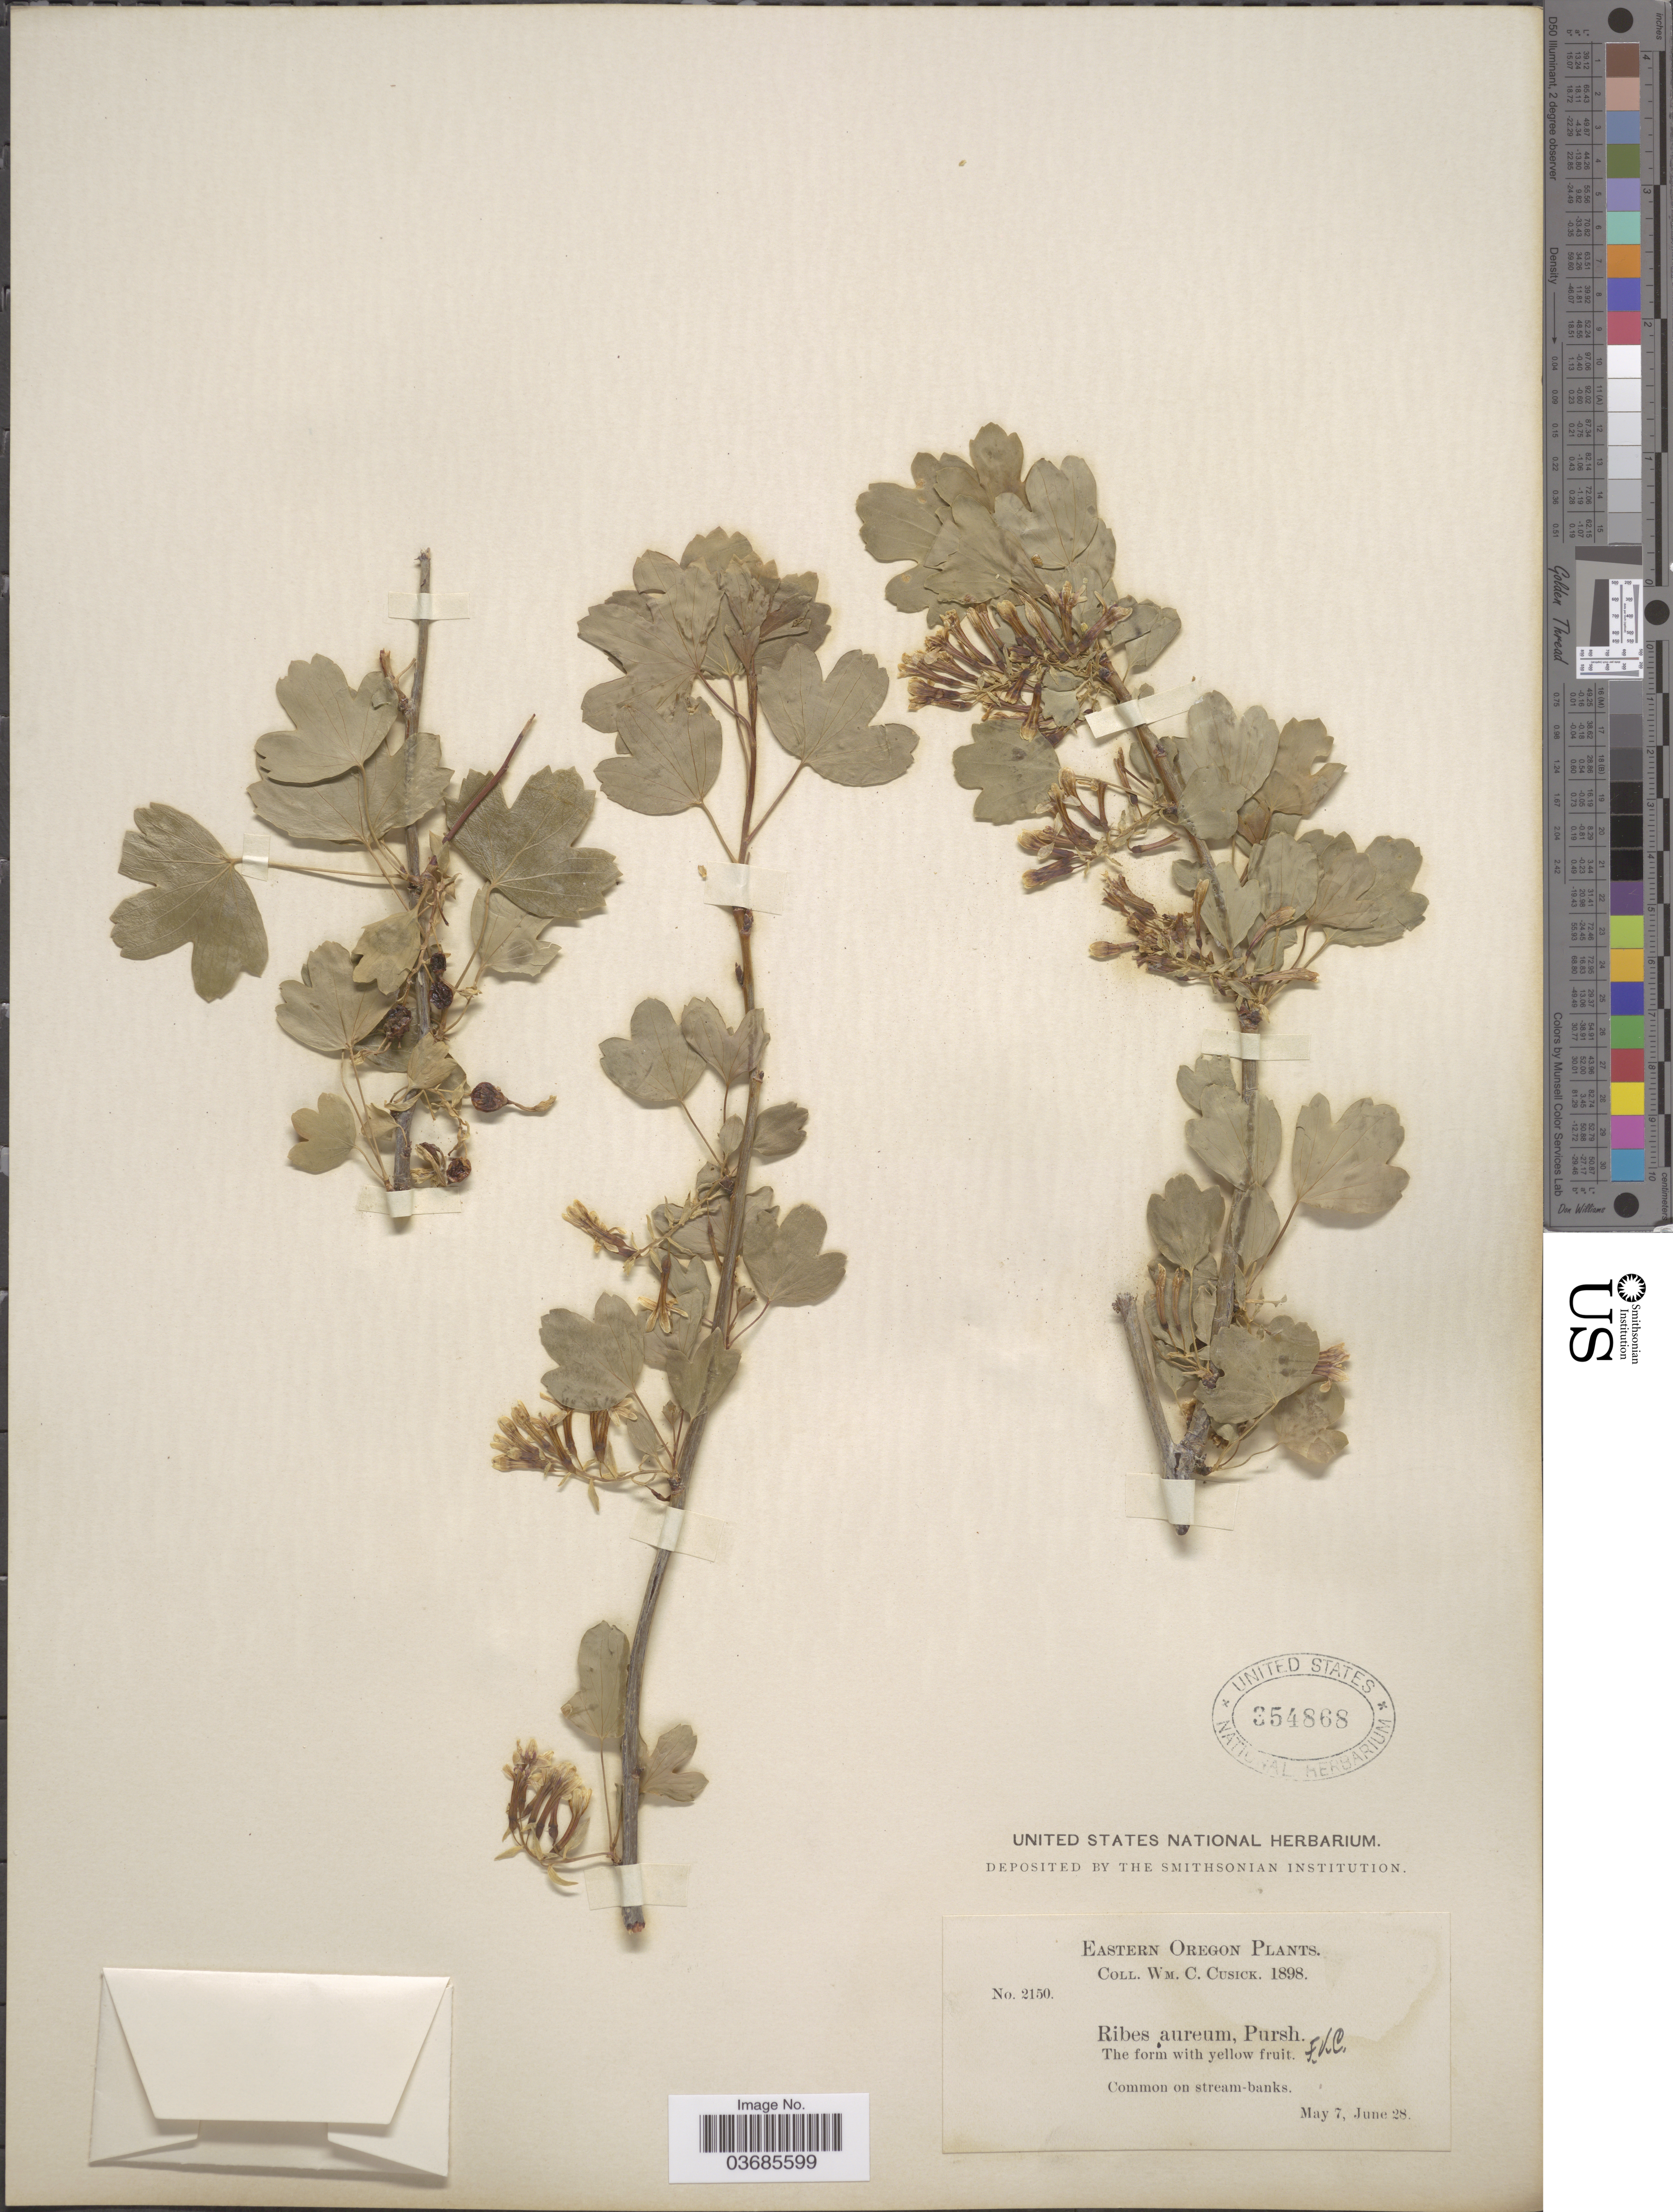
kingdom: Plantae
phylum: Tracheophyta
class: Magnoliopsida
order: Saxifragales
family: Grossulariaceae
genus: Ribes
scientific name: Ribes aureum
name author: Pursh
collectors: W. C. Cusick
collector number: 2150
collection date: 1898-05-07/1898-06-28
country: United States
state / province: Oregon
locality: Eastern Oregon.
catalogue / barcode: US 354868